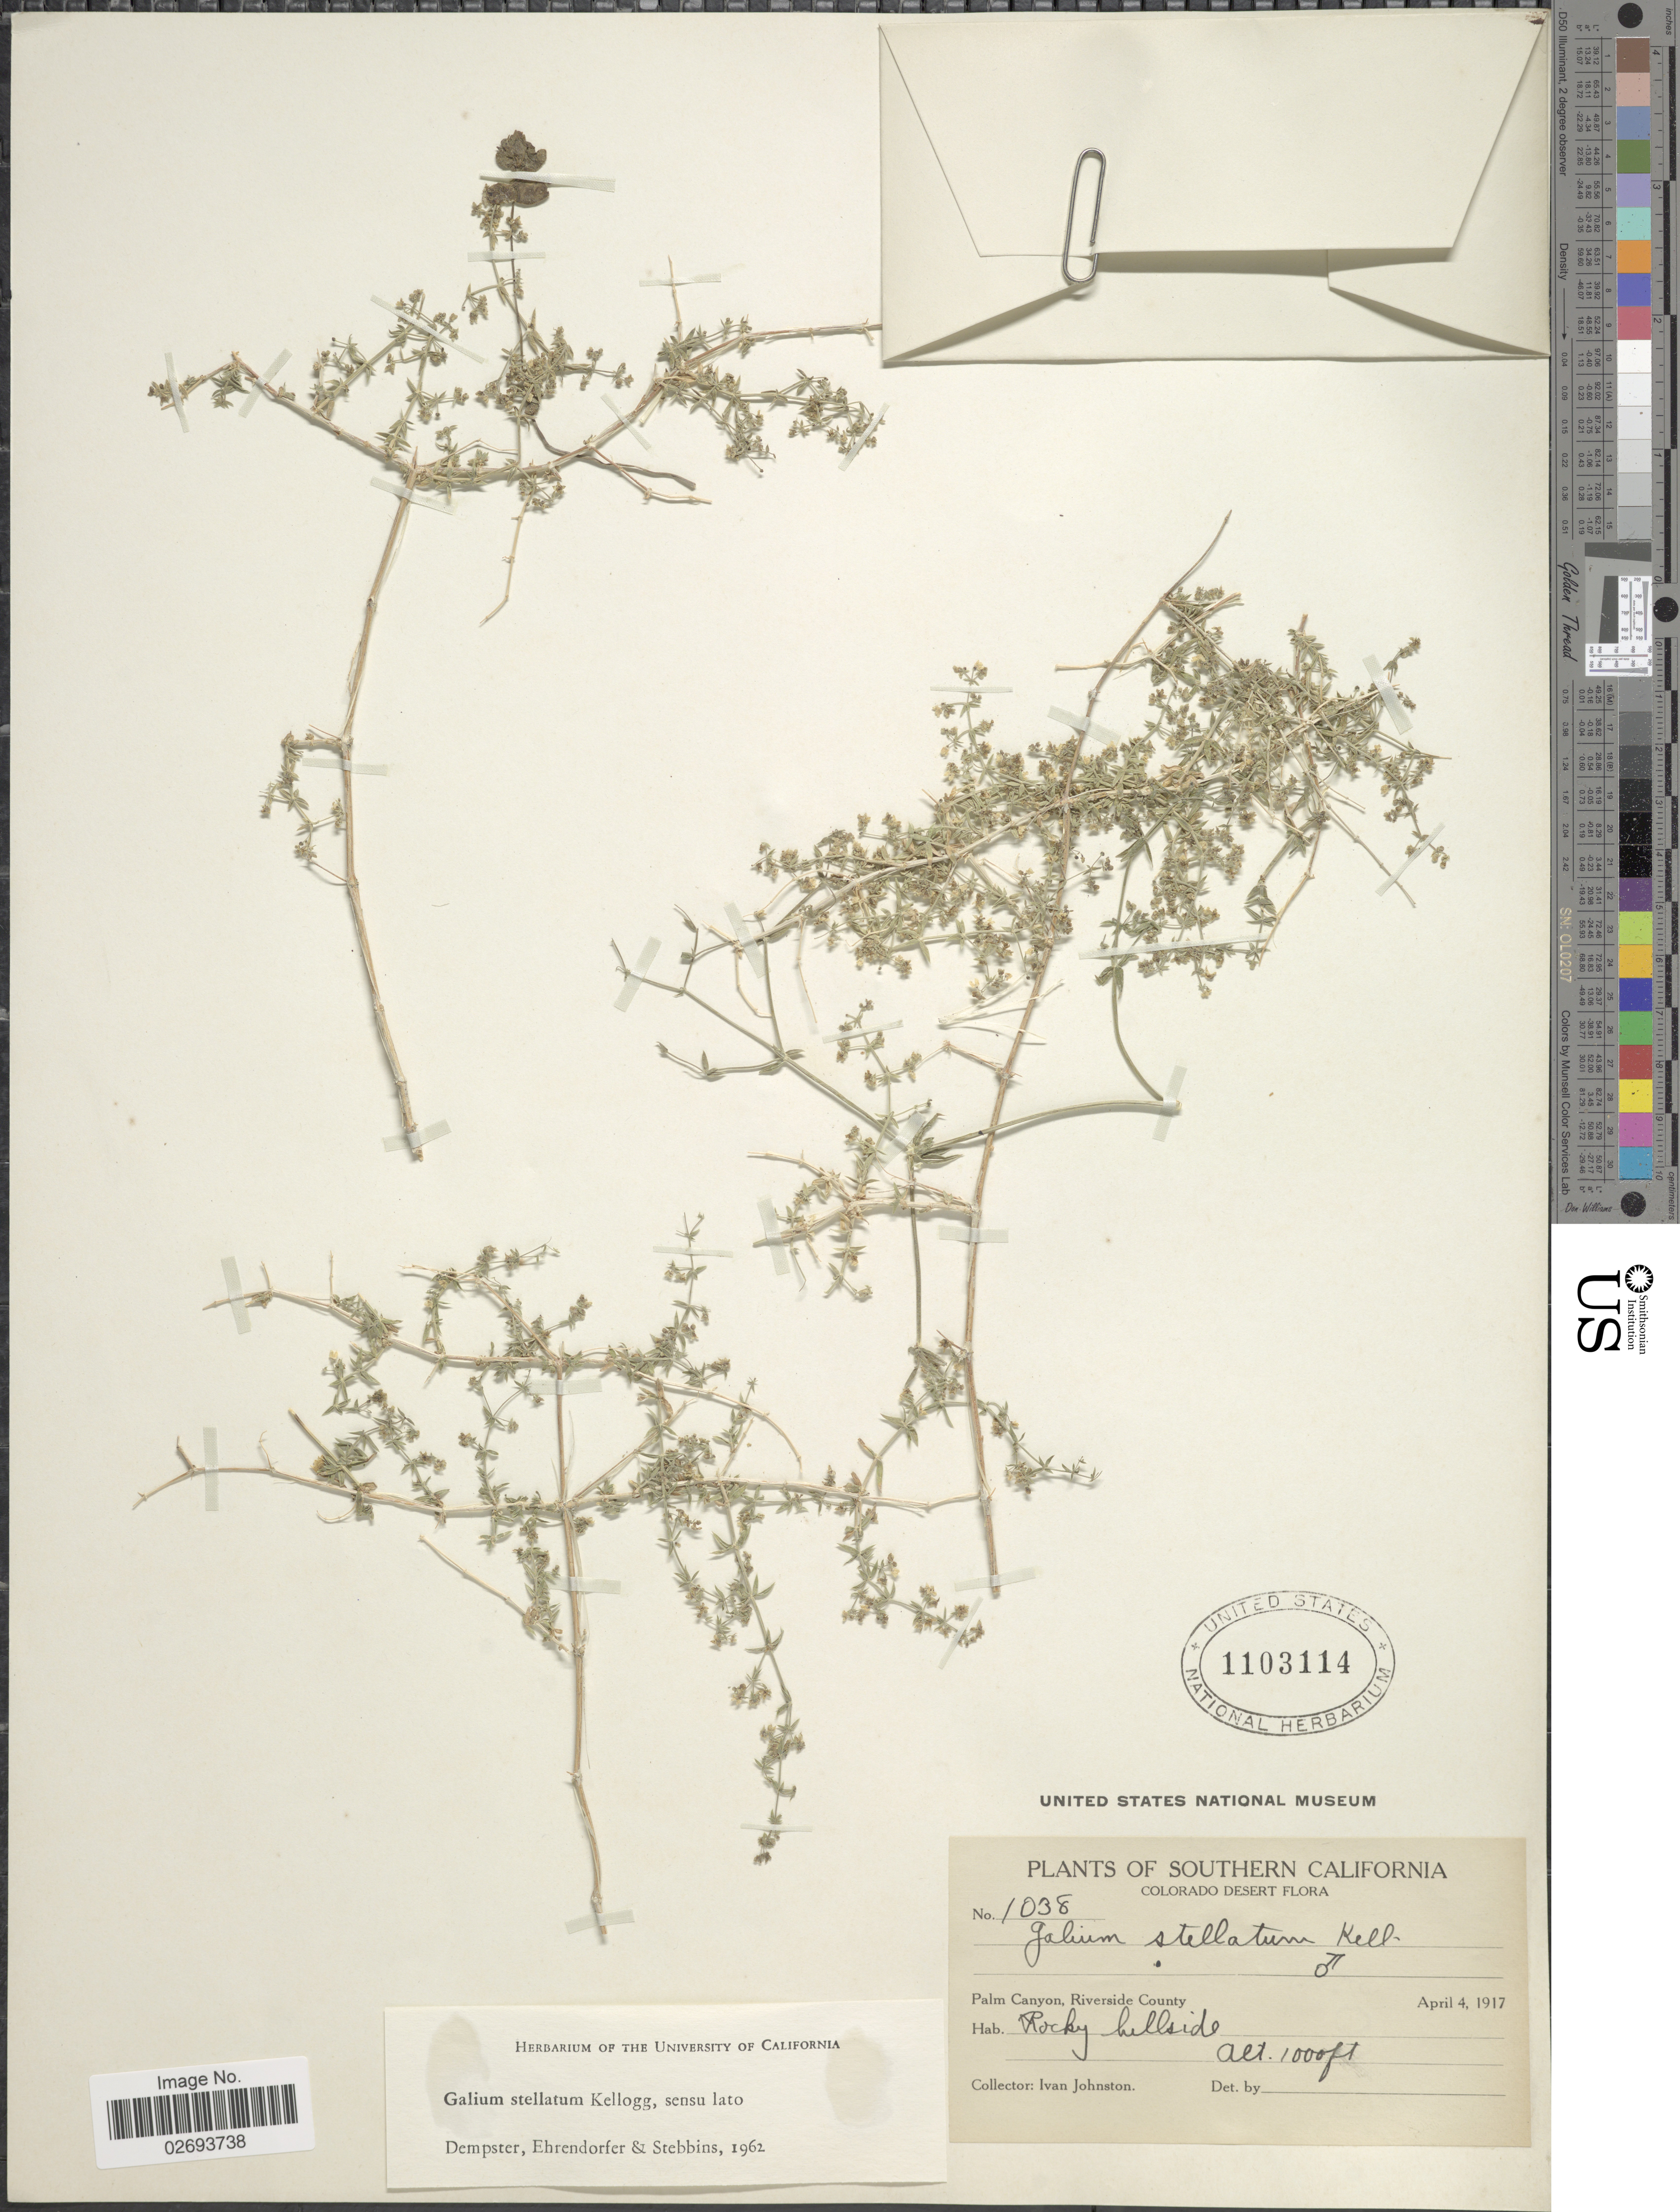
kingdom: Plantae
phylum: Tracheophyta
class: Magnoliopsida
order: Gentianales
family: Rubiaceae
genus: Galium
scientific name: Galium stellatum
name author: Kellogg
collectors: I.M. Johnston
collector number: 1038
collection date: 1917-04-04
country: United States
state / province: California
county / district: Riverside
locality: Southern California, Colorado Desert, Palm Canyon, Riverside County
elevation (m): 305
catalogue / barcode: US 1103114